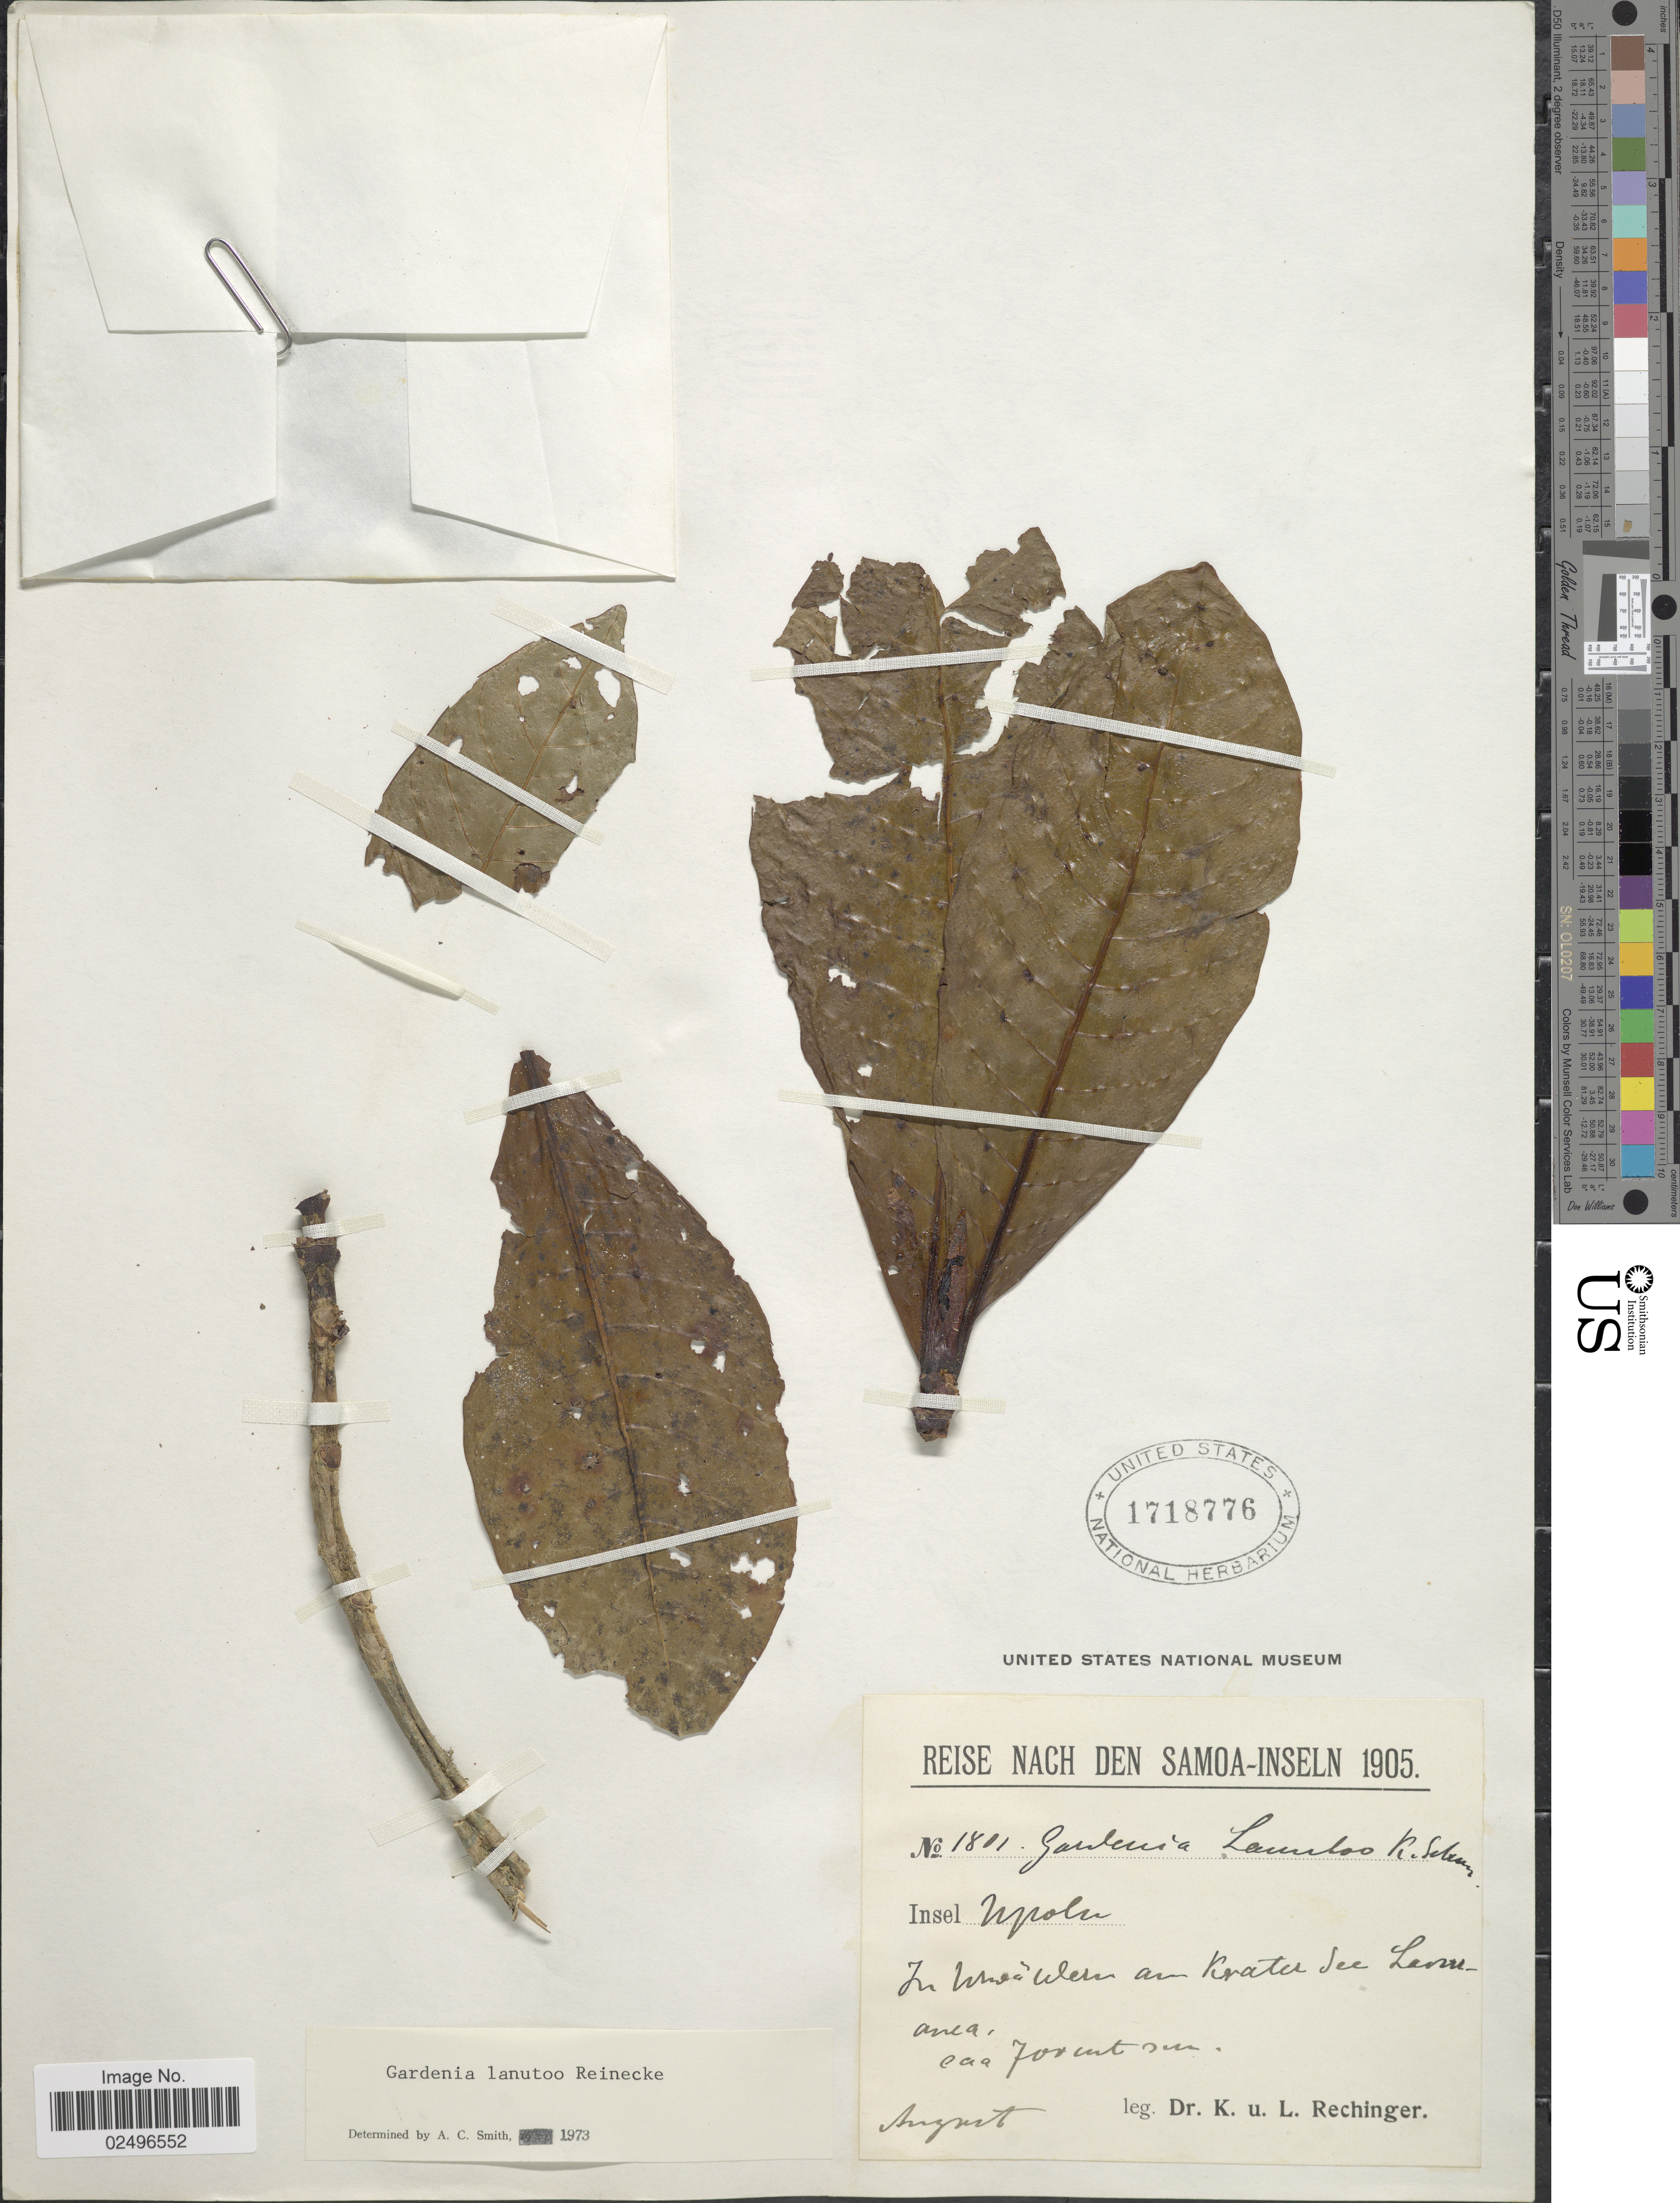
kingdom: Plantae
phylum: Tracheophyta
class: Magnoliopsida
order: Gentianales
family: Rubiaceae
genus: Gardenia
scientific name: Gardenia lanutoo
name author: Reinecke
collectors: K. Rechinger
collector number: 1801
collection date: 1905-08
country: Samoa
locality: Reise Nach Den Samao-Inseln, In weise wer am Keratu sud Levranca [interpreted]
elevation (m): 700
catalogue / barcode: US 1718776